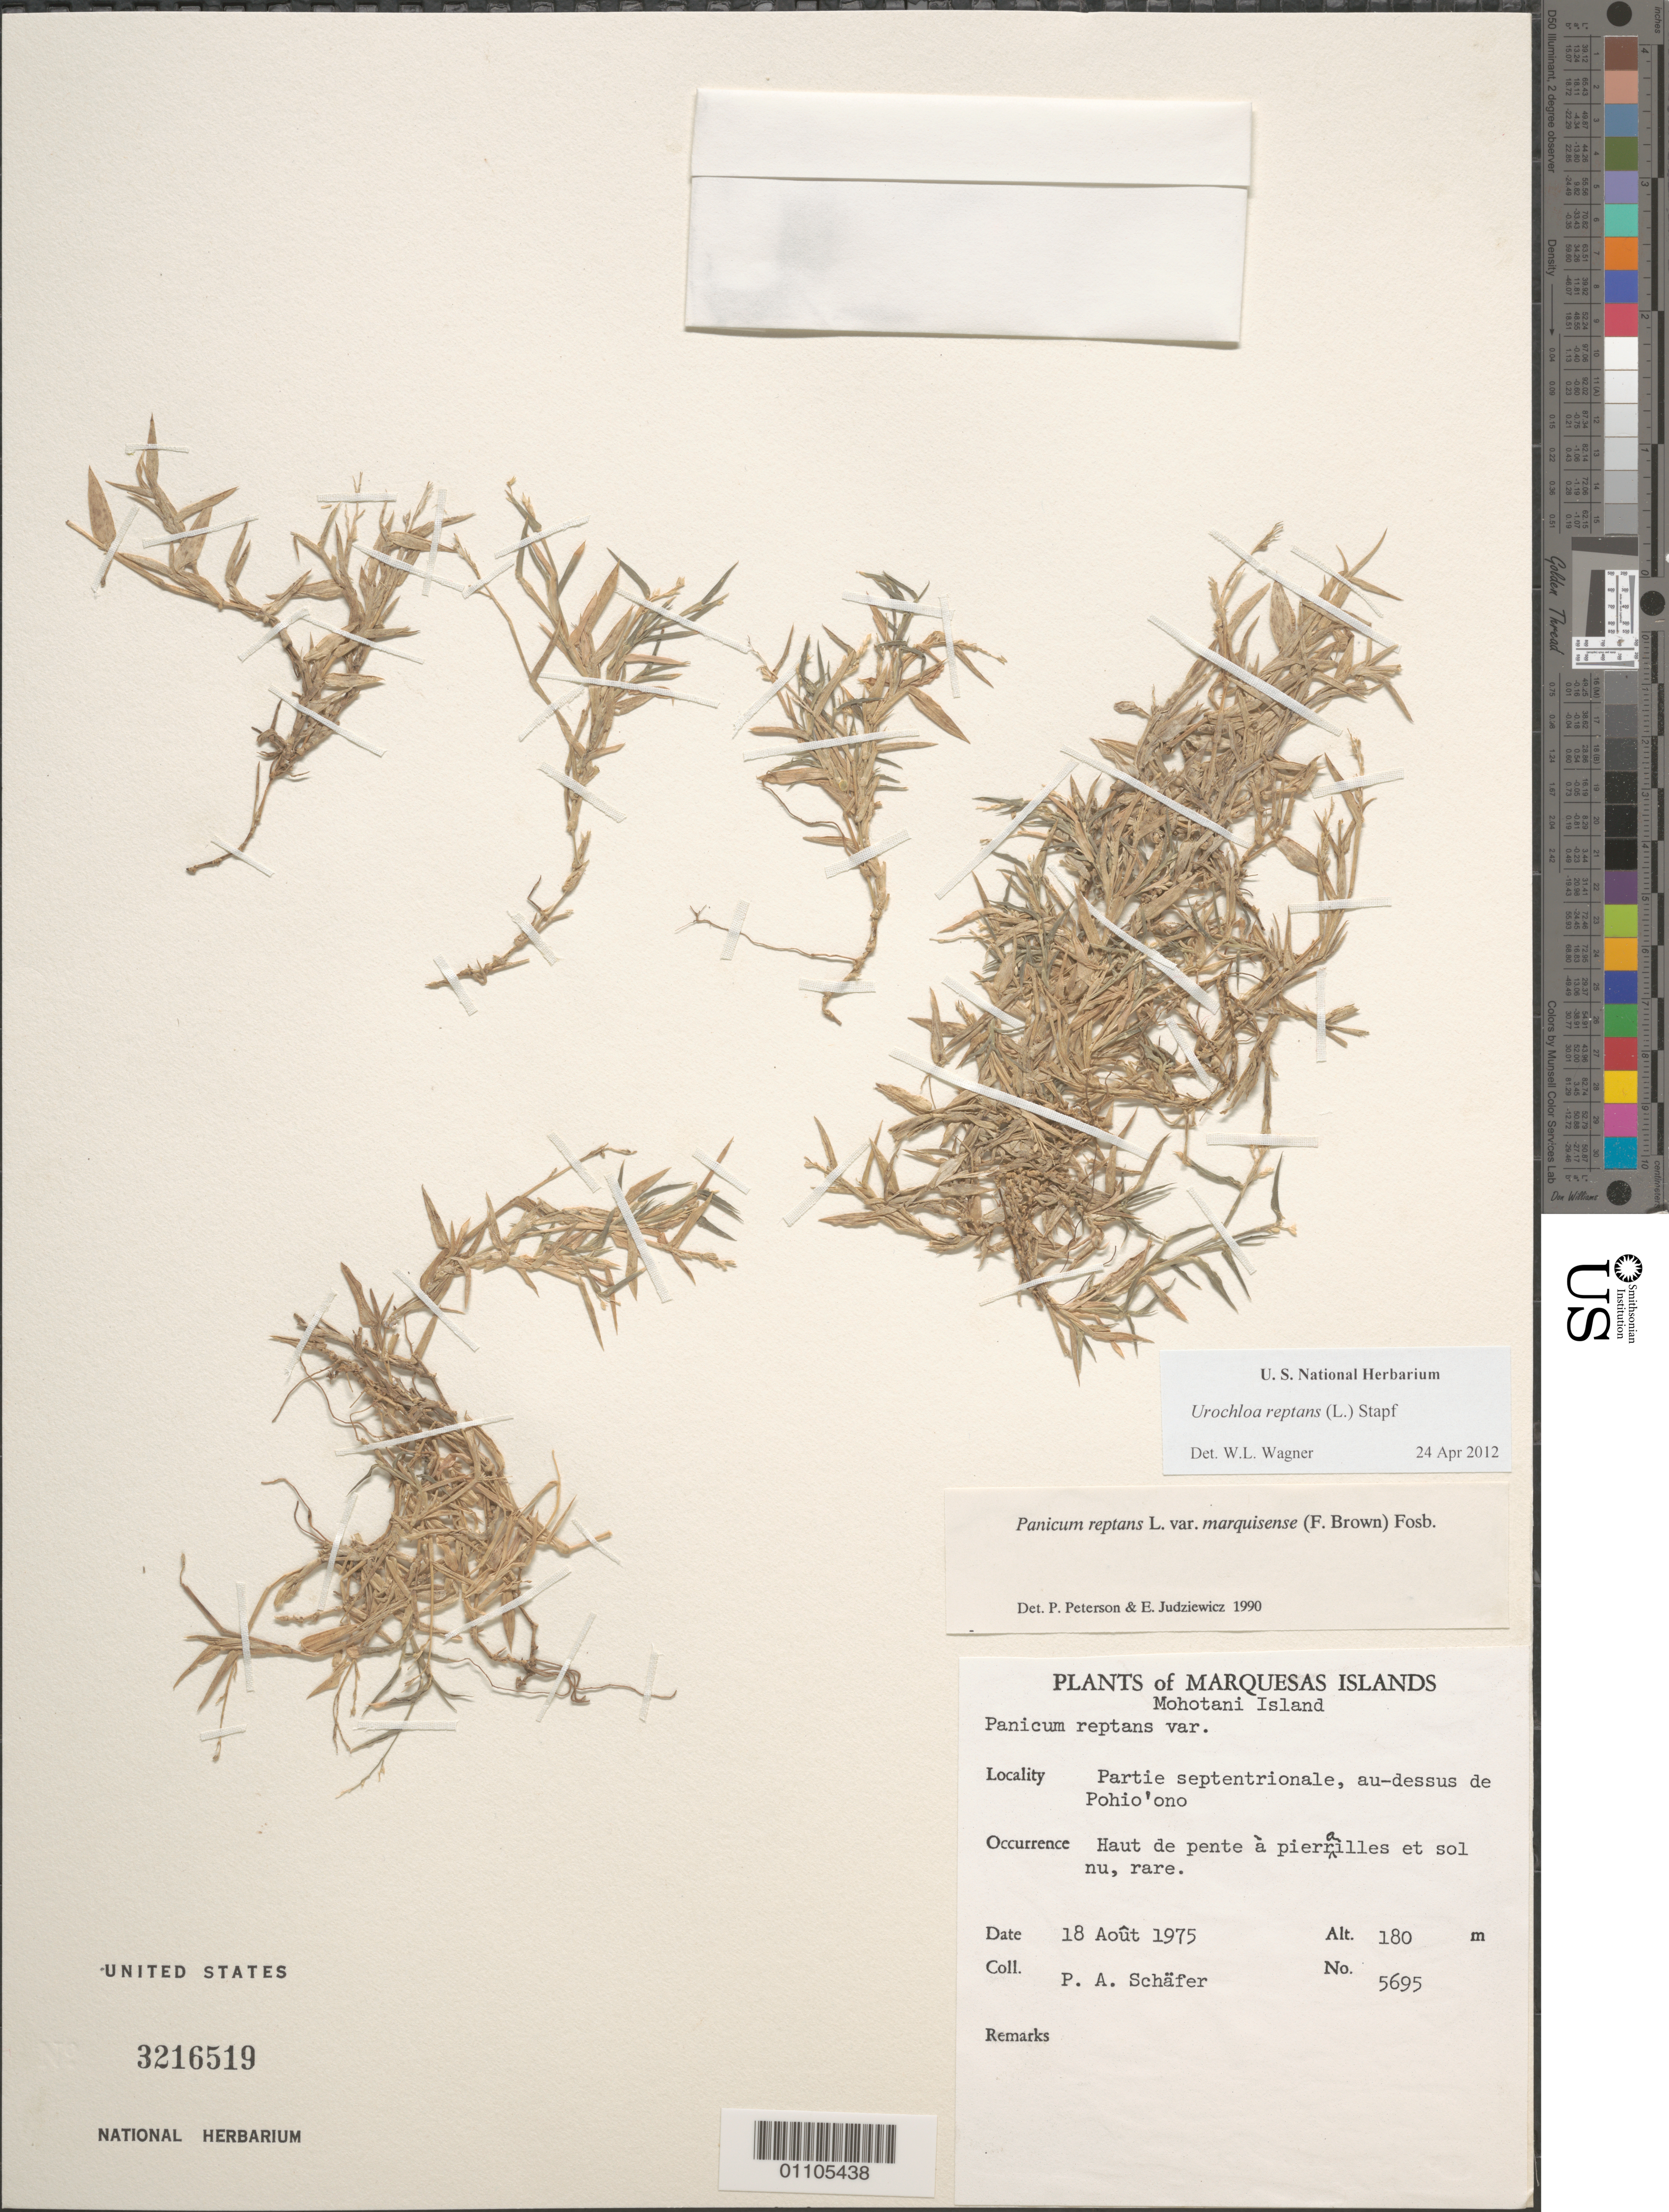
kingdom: Plantae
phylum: Tracheophyta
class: Liliopsida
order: Poales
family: Poaceae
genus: Urochloa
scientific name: Urochloa reptans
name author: (L.) Stapf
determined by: Peterson, P. M.; Judziewicz, E. J.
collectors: P. A. Schäfer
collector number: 5695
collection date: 1975-08-18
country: French Polynesia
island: Mohotani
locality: parte septentrionale, au-dessus de Pohio'ono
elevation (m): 180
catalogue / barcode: US 3216519